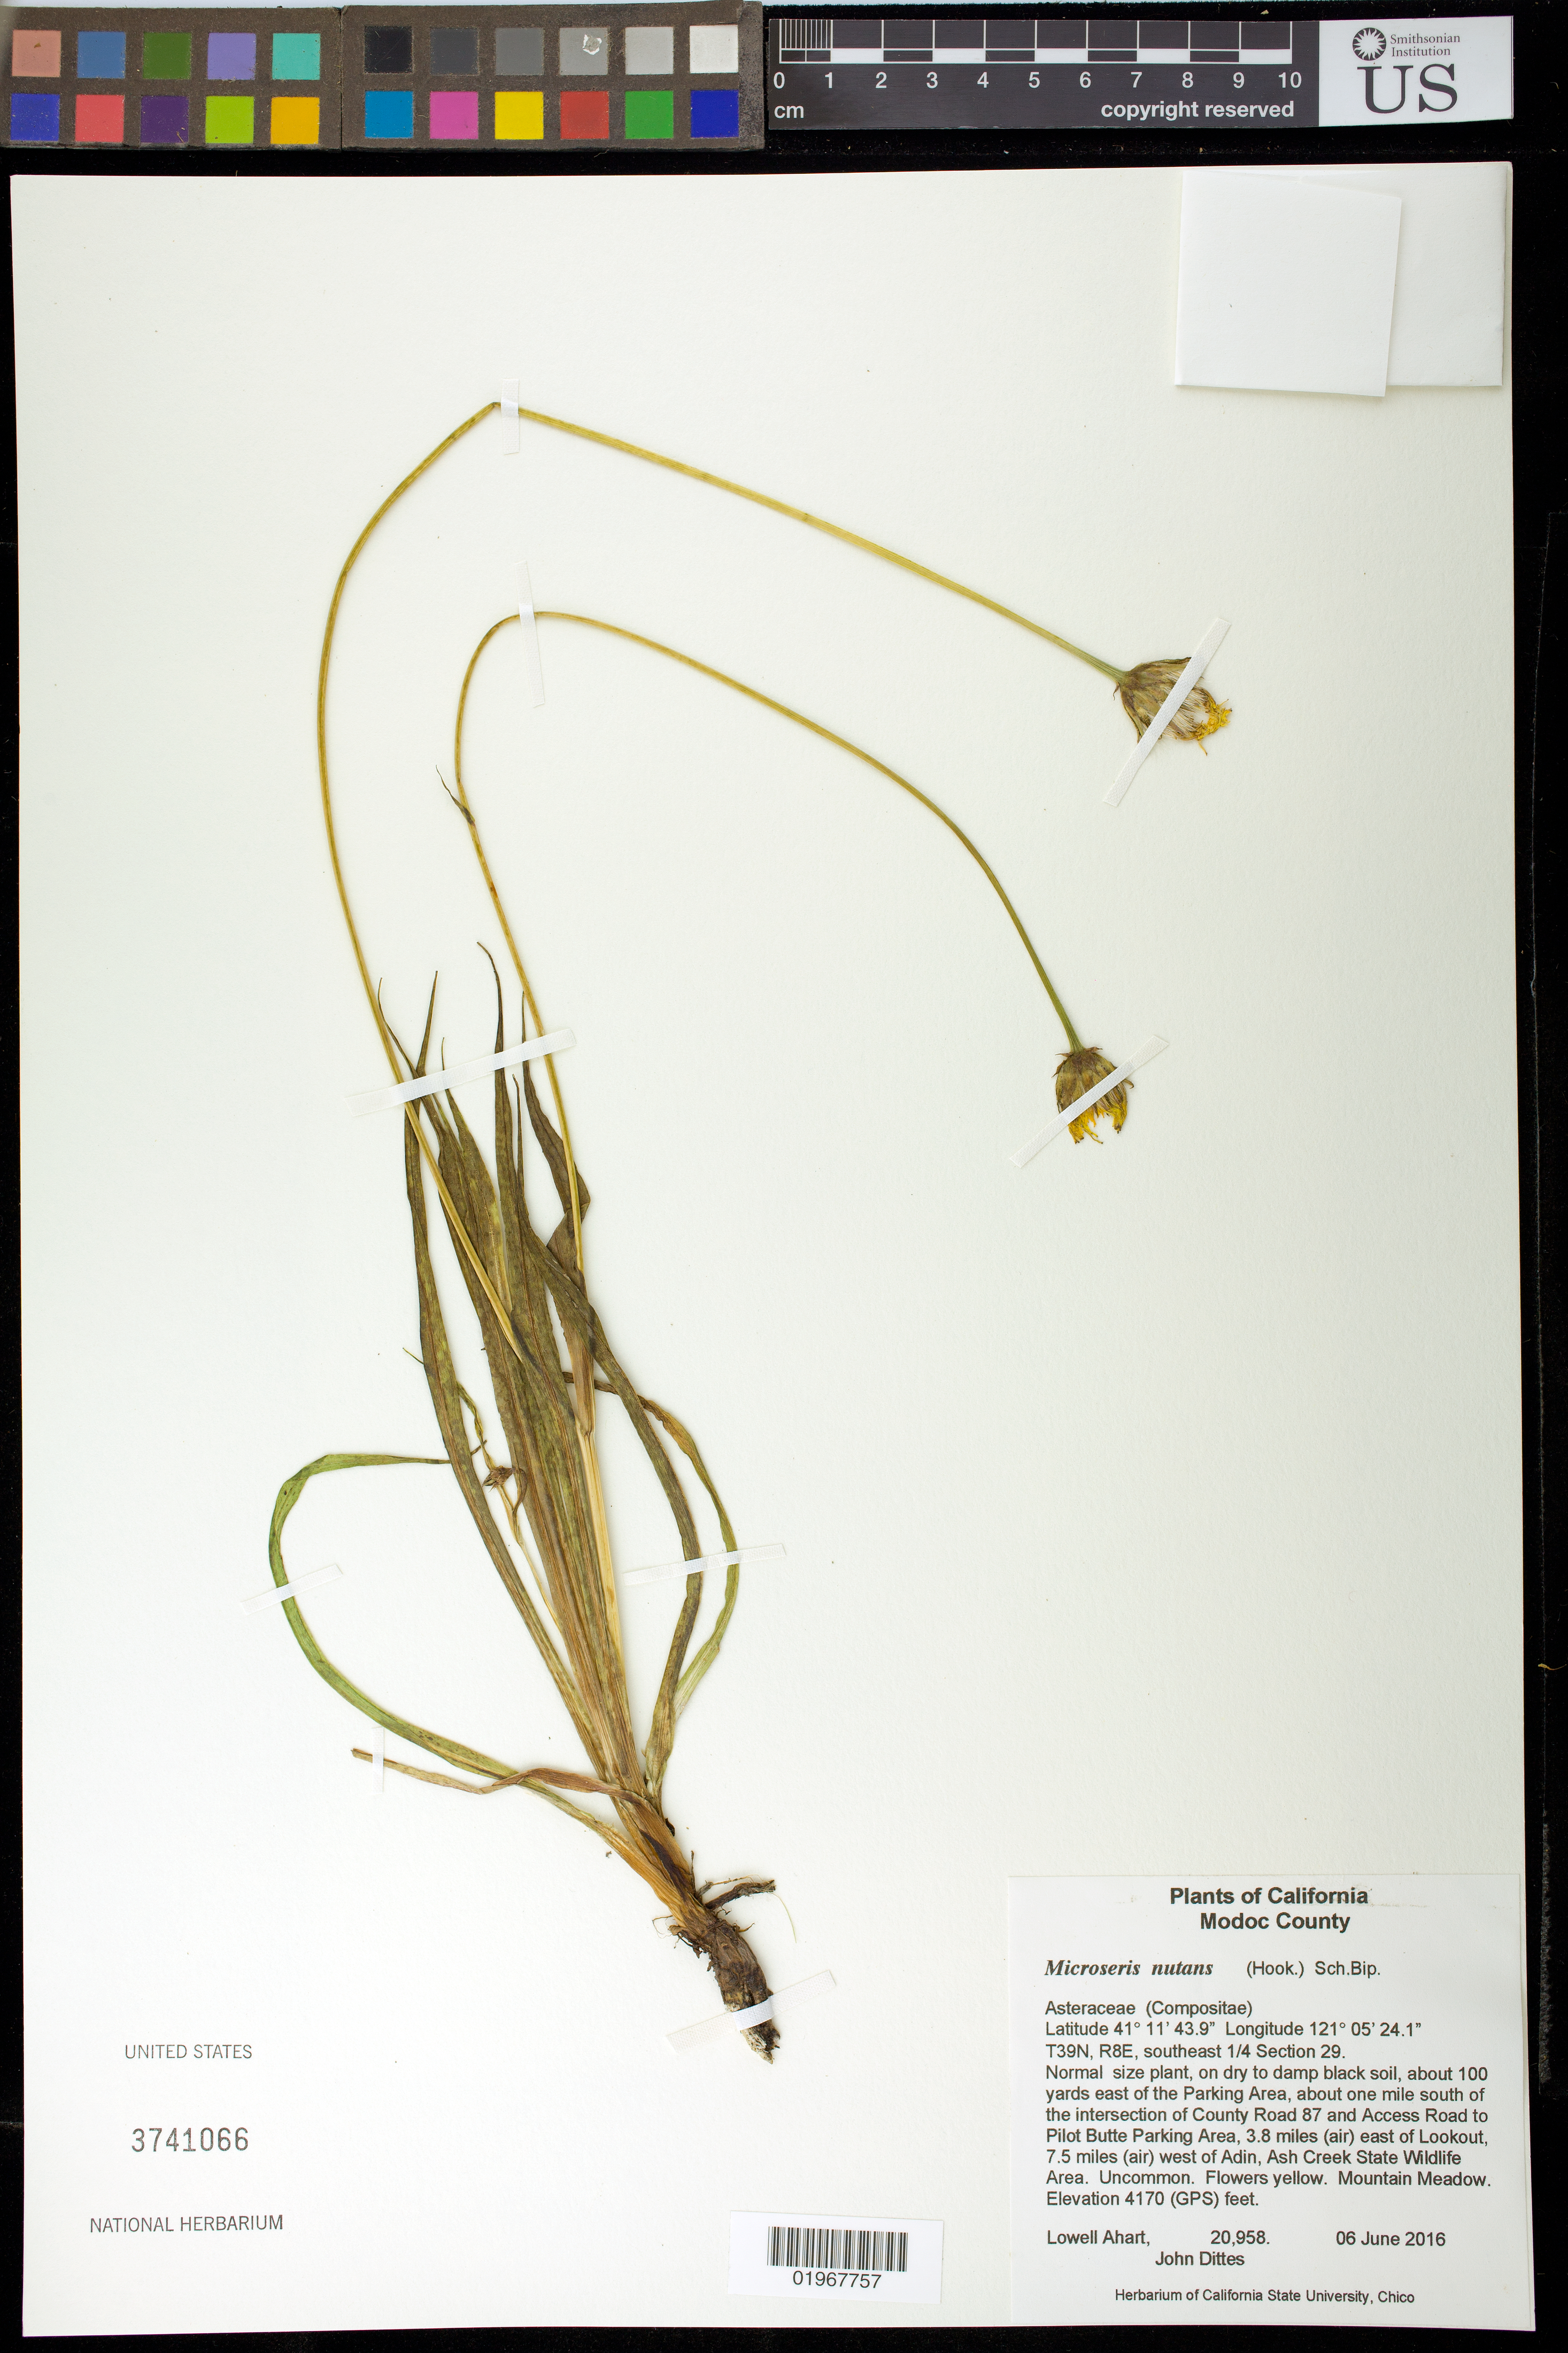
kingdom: Plantae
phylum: Tracheophyta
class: Magnoliopsida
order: Asterales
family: Asteraceae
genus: Microseris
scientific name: Microseris nutans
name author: (Hook.) Sch. Bip.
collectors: L. Ahart & J. Dittes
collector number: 20958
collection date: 2016-06-06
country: United States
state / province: California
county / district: Modoc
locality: T39N, R8E, southeast 1/4 section 29. About 100 yards east of the Parking Area, about one mile south of the intersection of County Road 87 and Access Road to Pilot Butte Parking Area, 3.8 miles (air) east of Lookout, 7.5 miles (air) west of Adin, Ash Creek State Wildlife Area.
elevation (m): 1271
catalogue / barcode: US 3741066